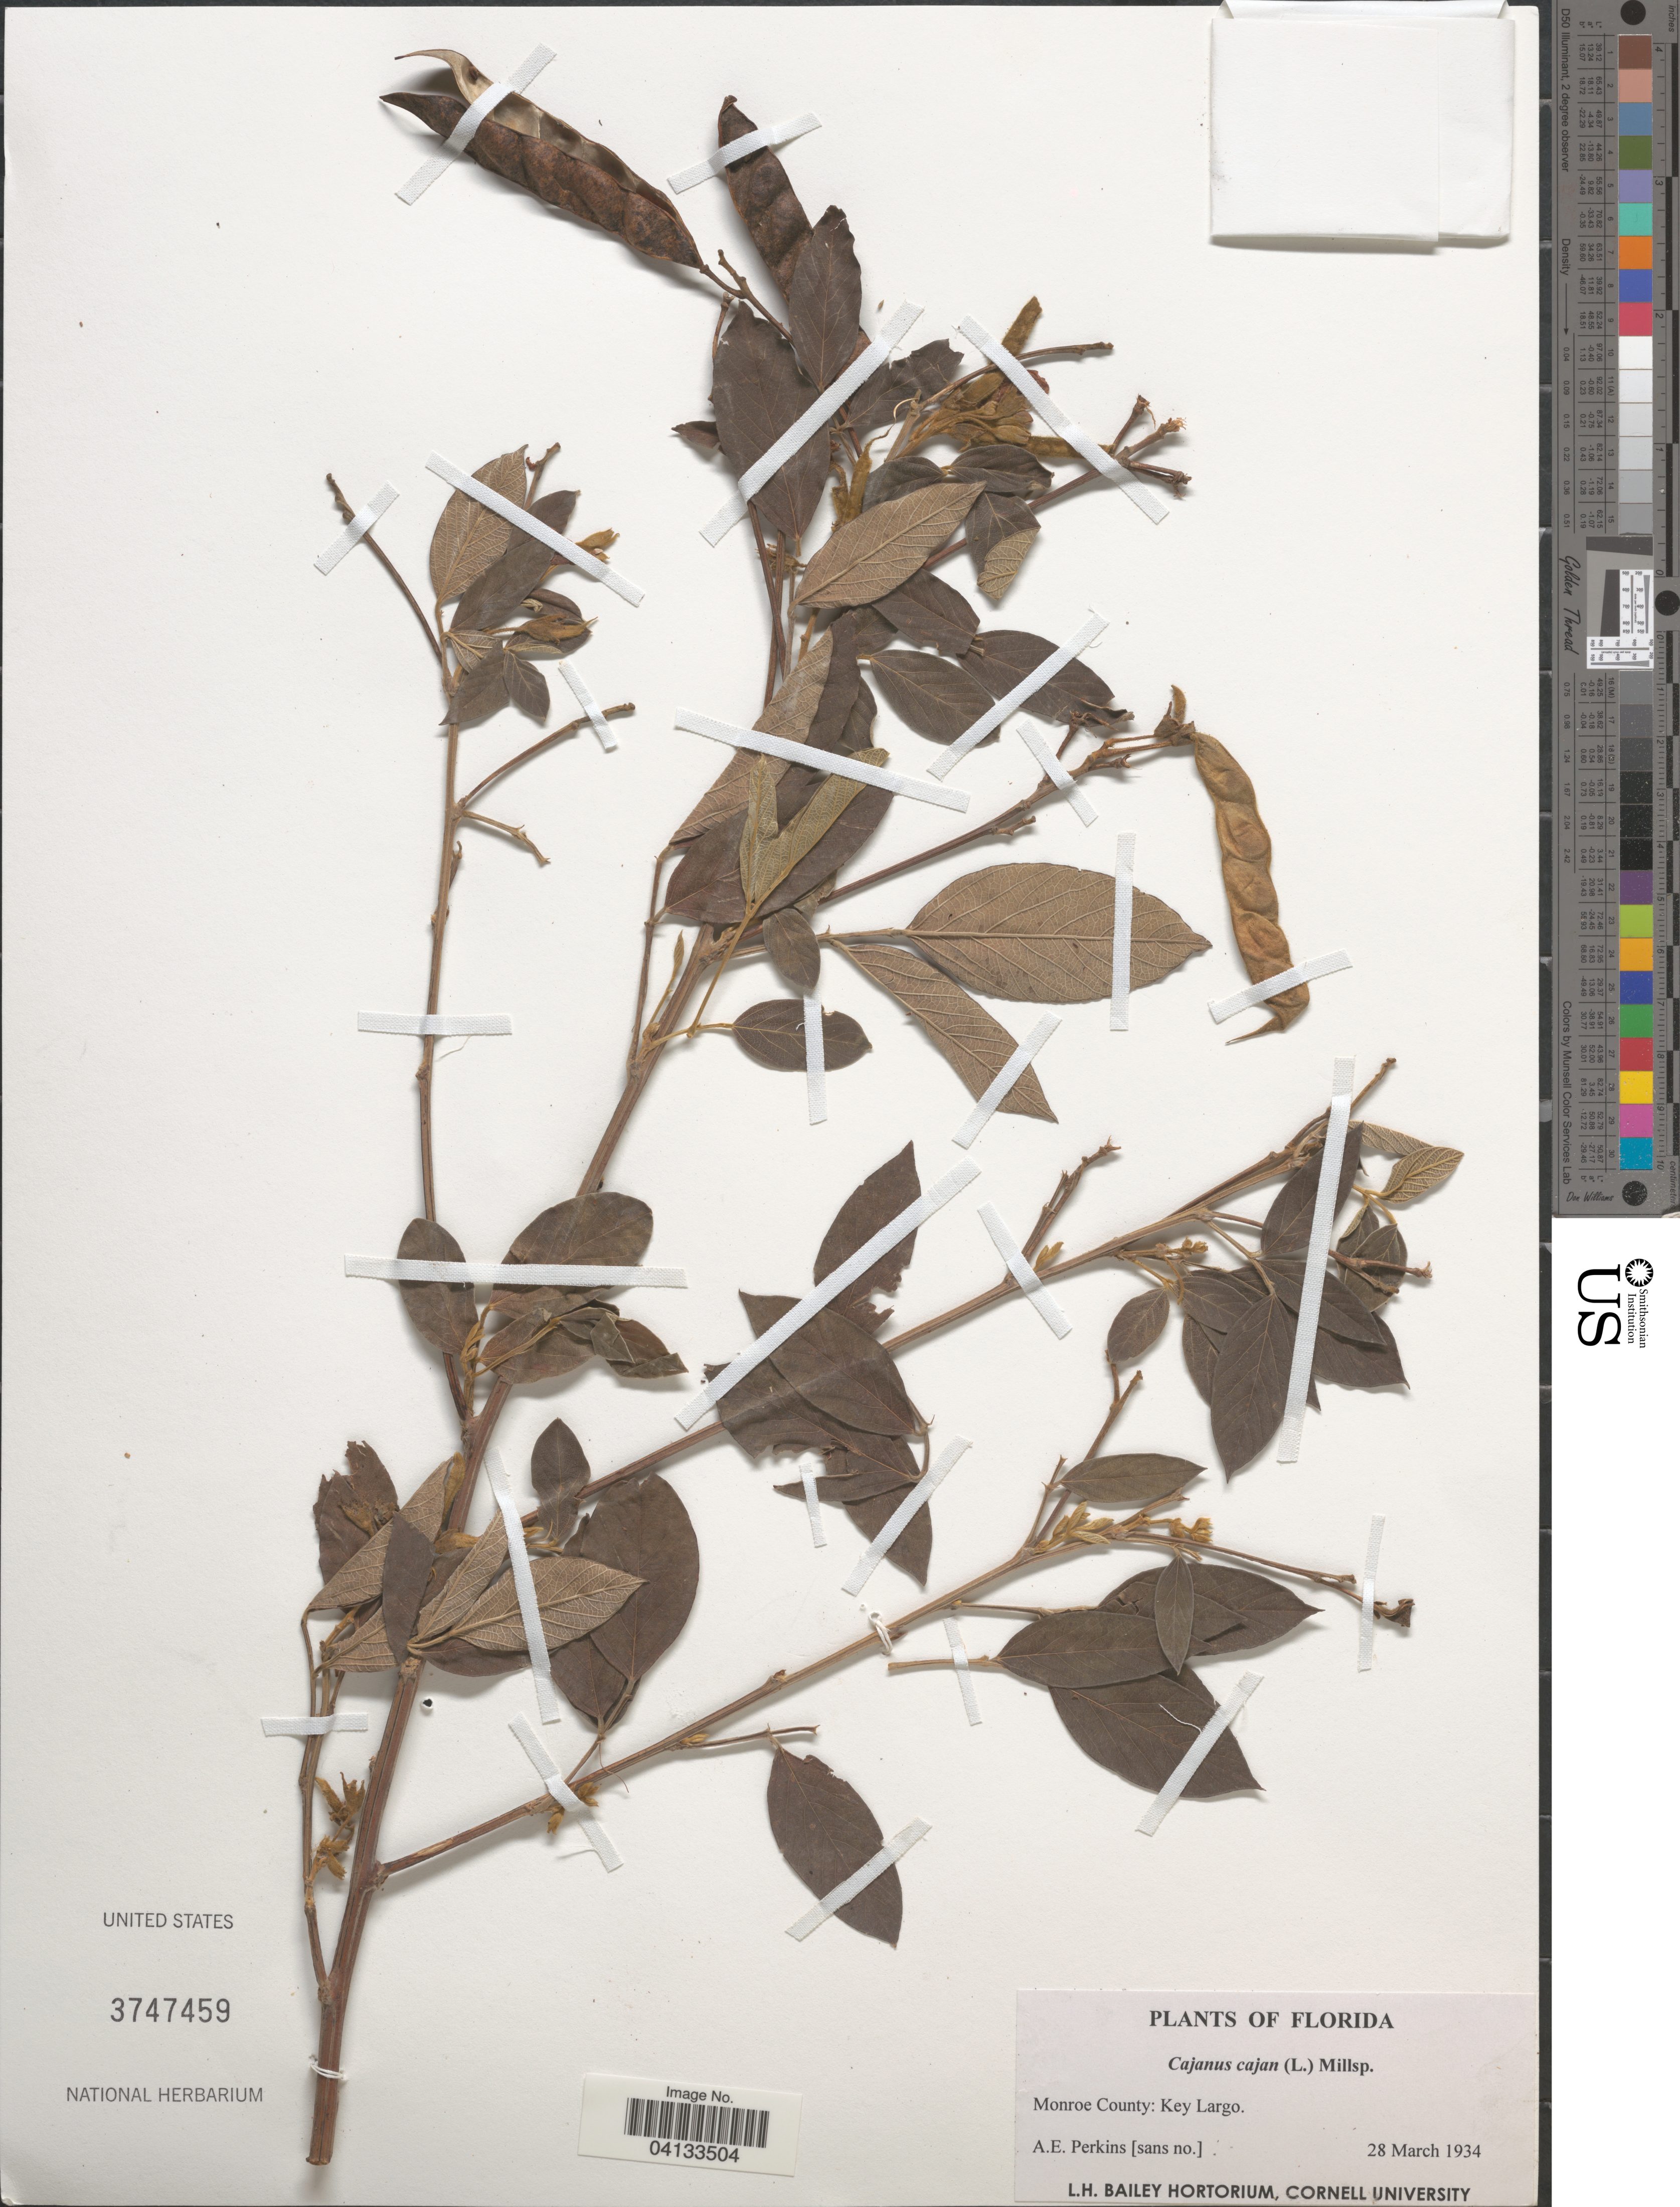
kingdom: Plantae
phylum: Tracheophyta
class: Magnoliopsida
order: Fabales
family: Fabaceae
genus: Cajanus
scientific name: Cajanus cajan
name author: (L.) Huth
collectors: A. E. Perkins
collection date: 1934-03-28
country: United States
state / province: Florida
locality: Monroe County: Key Largo.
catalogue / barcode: US 3747459